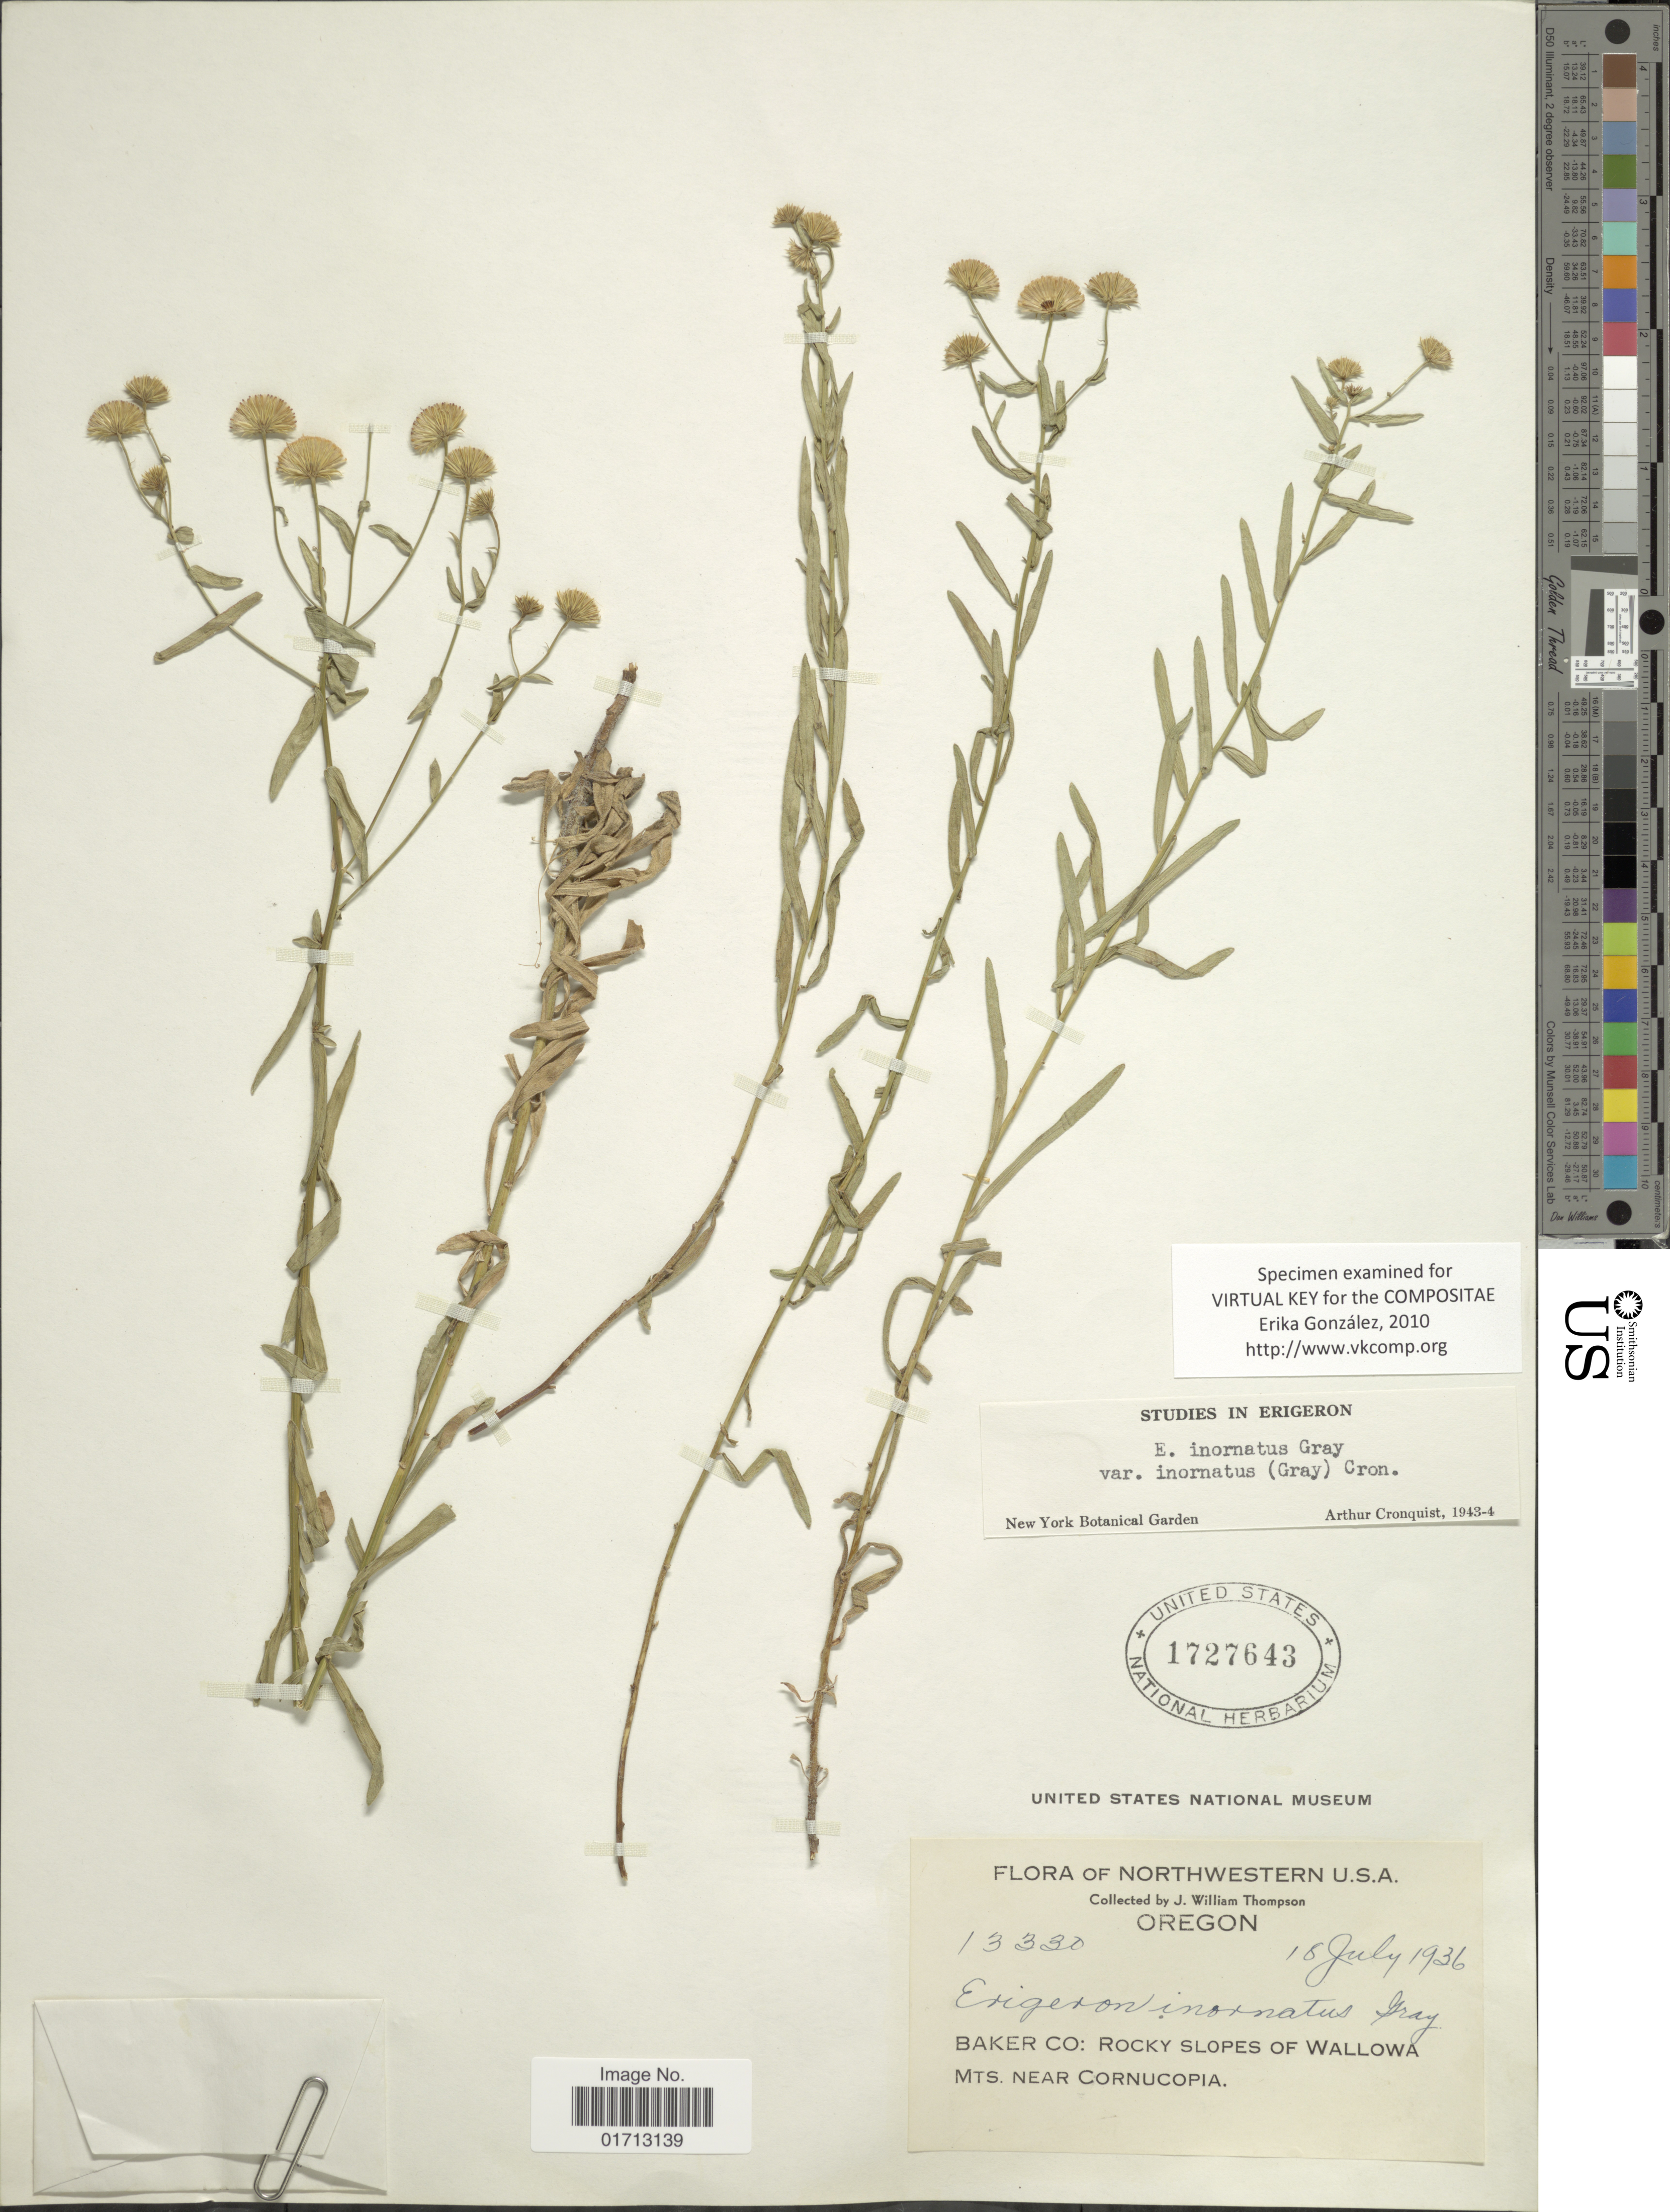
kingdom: Plantae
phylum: Tracheophyta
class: Magnoliopsida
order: Asterales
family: Asteraceae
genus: Erigeron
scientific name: Erigeron inornatus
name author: (A. Gray) A. Gray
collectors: J. W. Thompson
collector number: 13330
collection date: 1936-07-18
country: United States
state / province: Oregon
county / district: Baker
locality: Northwestern U.S.A, Baker Co.: rocky slopes of Wallowa Mts. near Cornucopia.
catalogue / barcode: US 1727643